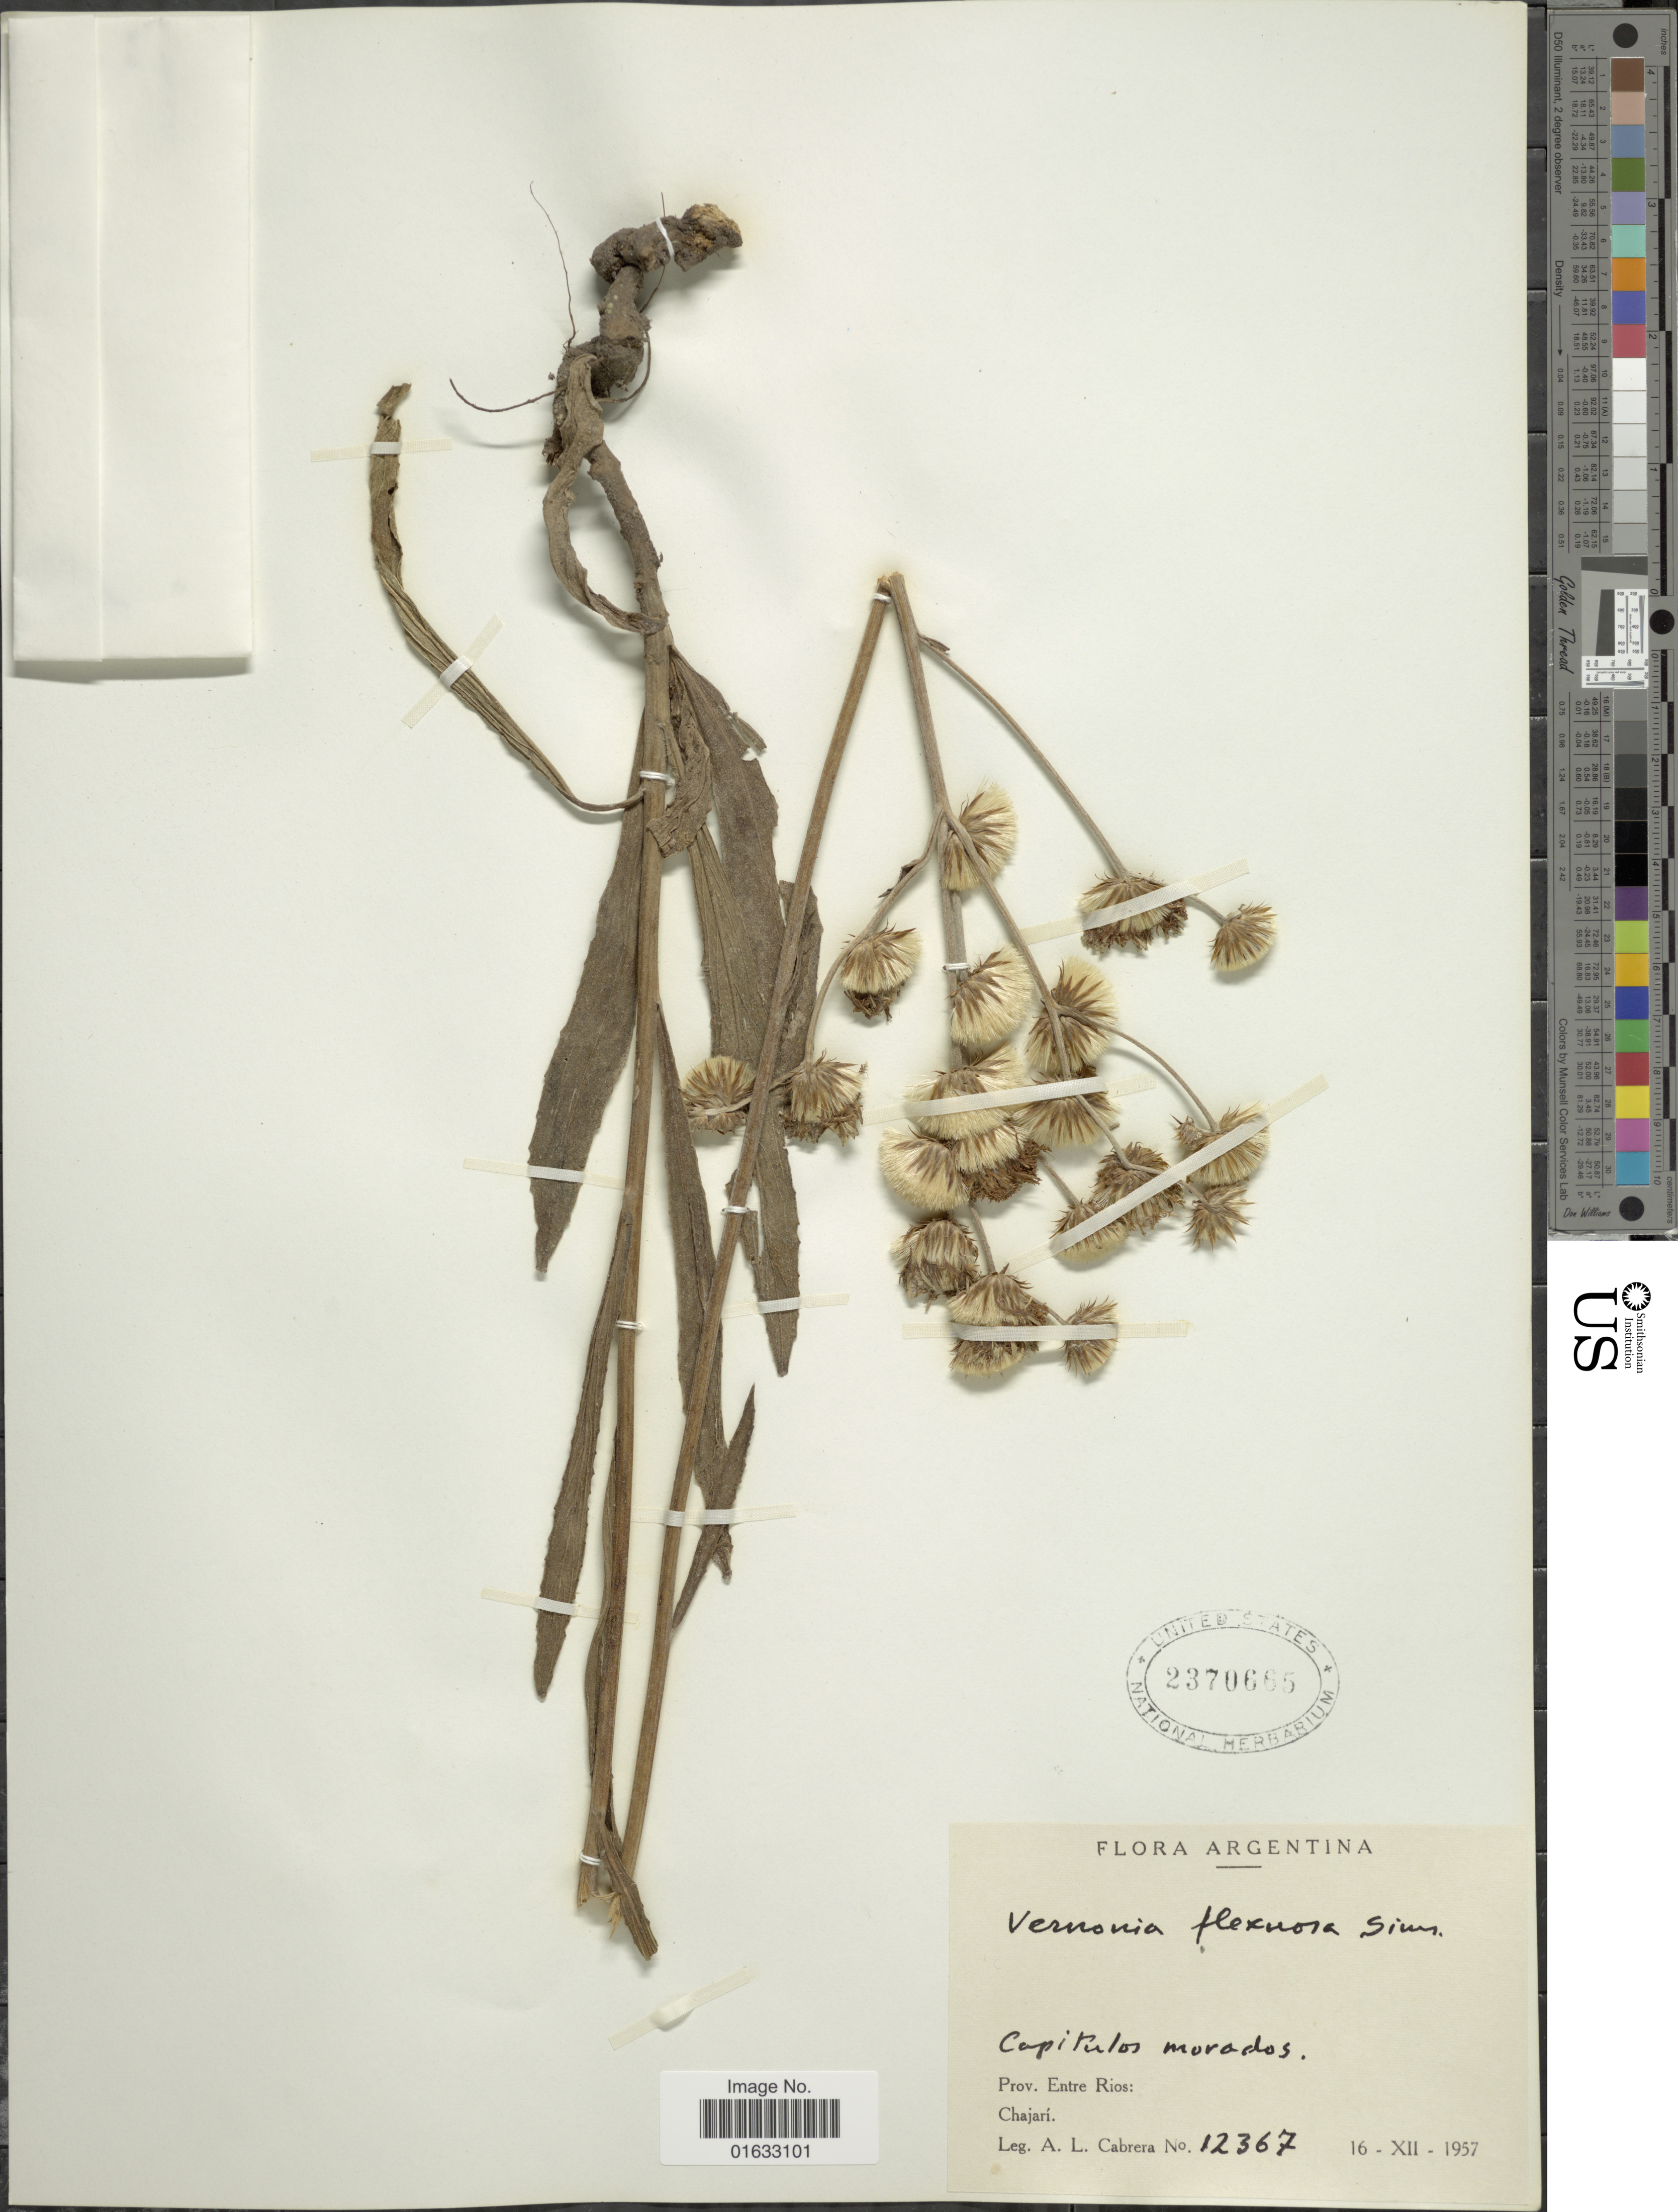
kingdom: Plantae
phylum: Tracheophyta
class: Magnoliopsida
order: Asterales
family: Asteraceae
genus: Chrysolaena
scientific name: Chrysolaena flexuosa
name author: (Sims) H. Rob.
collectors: A. L. Cabrera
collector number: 12367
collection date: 1957-12-16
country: Argentina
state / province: Entre Rios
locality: Argentinam Prov. Entre Rios: Chajarí.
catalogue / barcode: US 2370665